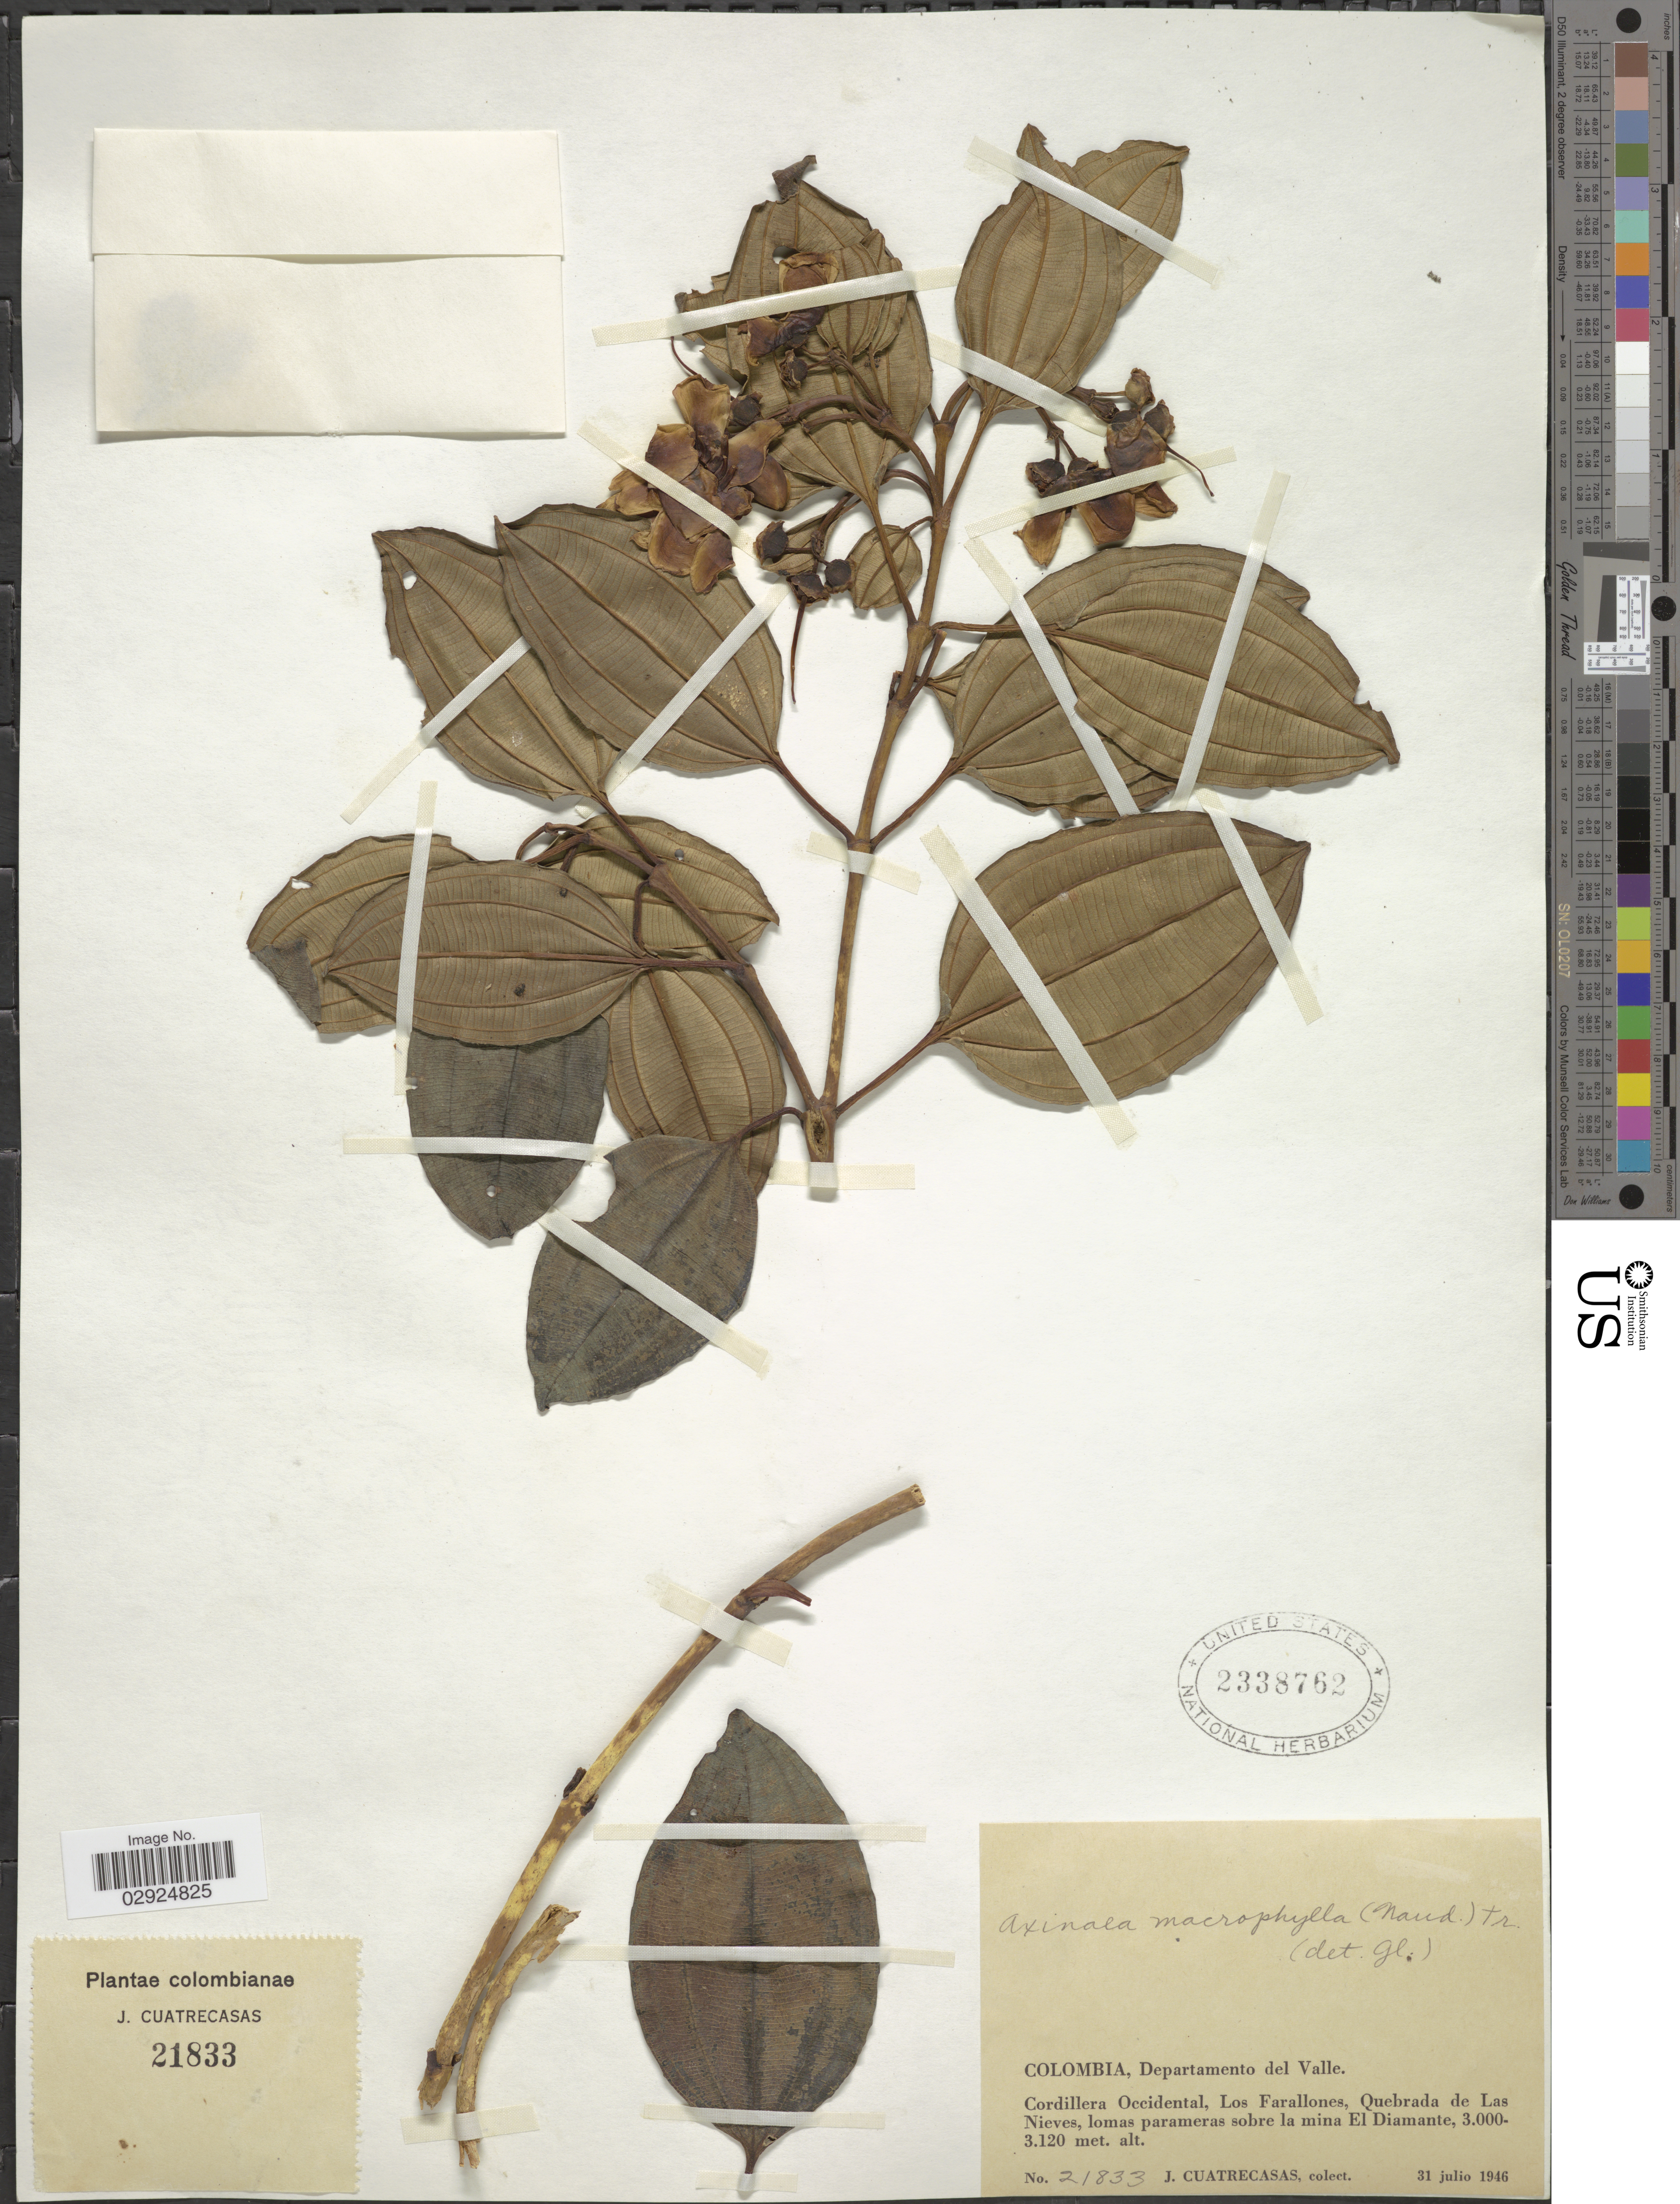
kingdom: Plantae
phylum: Tracheophyta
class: Magnoliopsida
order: Myrtales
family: Melastomataceae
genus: Axinaea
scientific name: Axinaea macrophylla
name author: (Naudin) Triana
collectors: J. Cuatrecasas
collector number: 21833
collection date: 1946-07-31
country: Colombia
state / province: Valle del Cauca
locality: Departamento del Valle. Cordillera Occidental, Los Farallones, Quebrada de Las Nieves, lomas parameras sobre la mina El Diamante.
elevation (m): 3000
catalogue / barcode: US 2338762